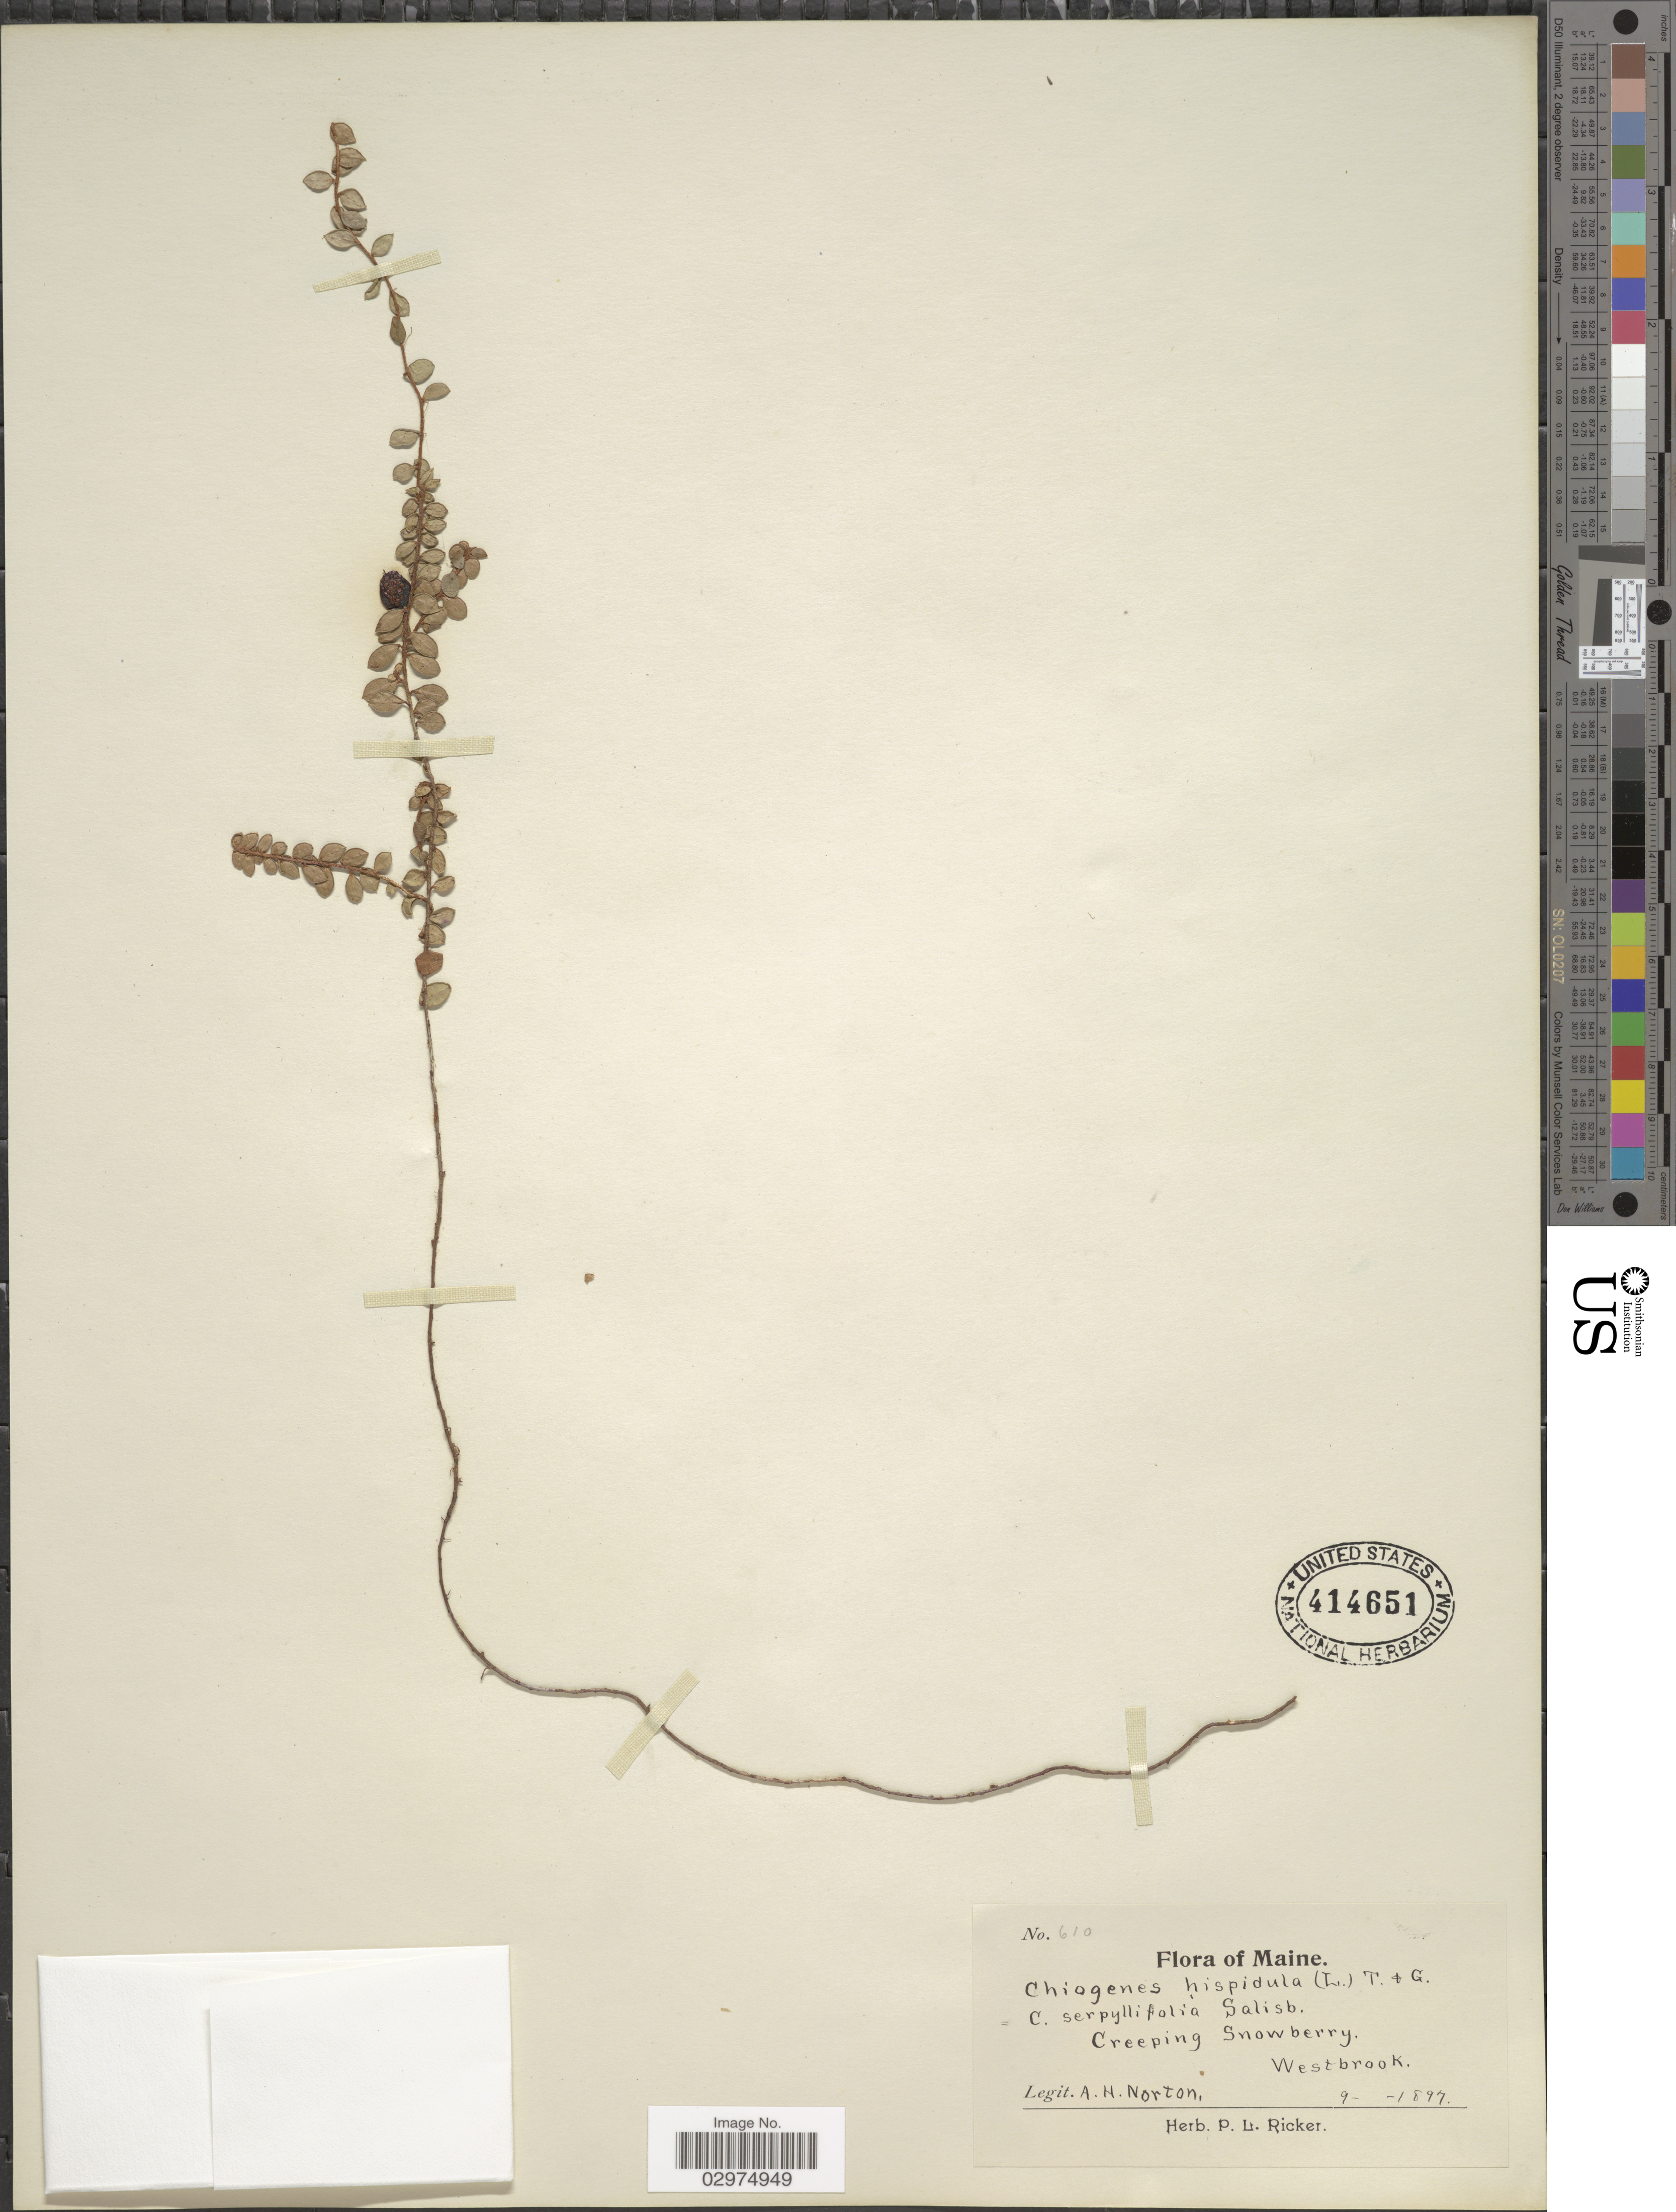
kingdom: Plantae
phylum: Tracheophyta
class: Magnoliopsida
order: Ericales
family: Ericaceae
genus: Gaultheria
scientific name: Gaultheria hispidula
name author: (L.) Muhl. ex Bigelow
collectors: A. Norton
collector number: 610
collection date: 1897-09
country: United States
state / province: Maine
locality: Creeping Snowberry. Westbrook.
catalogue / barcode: US 414651